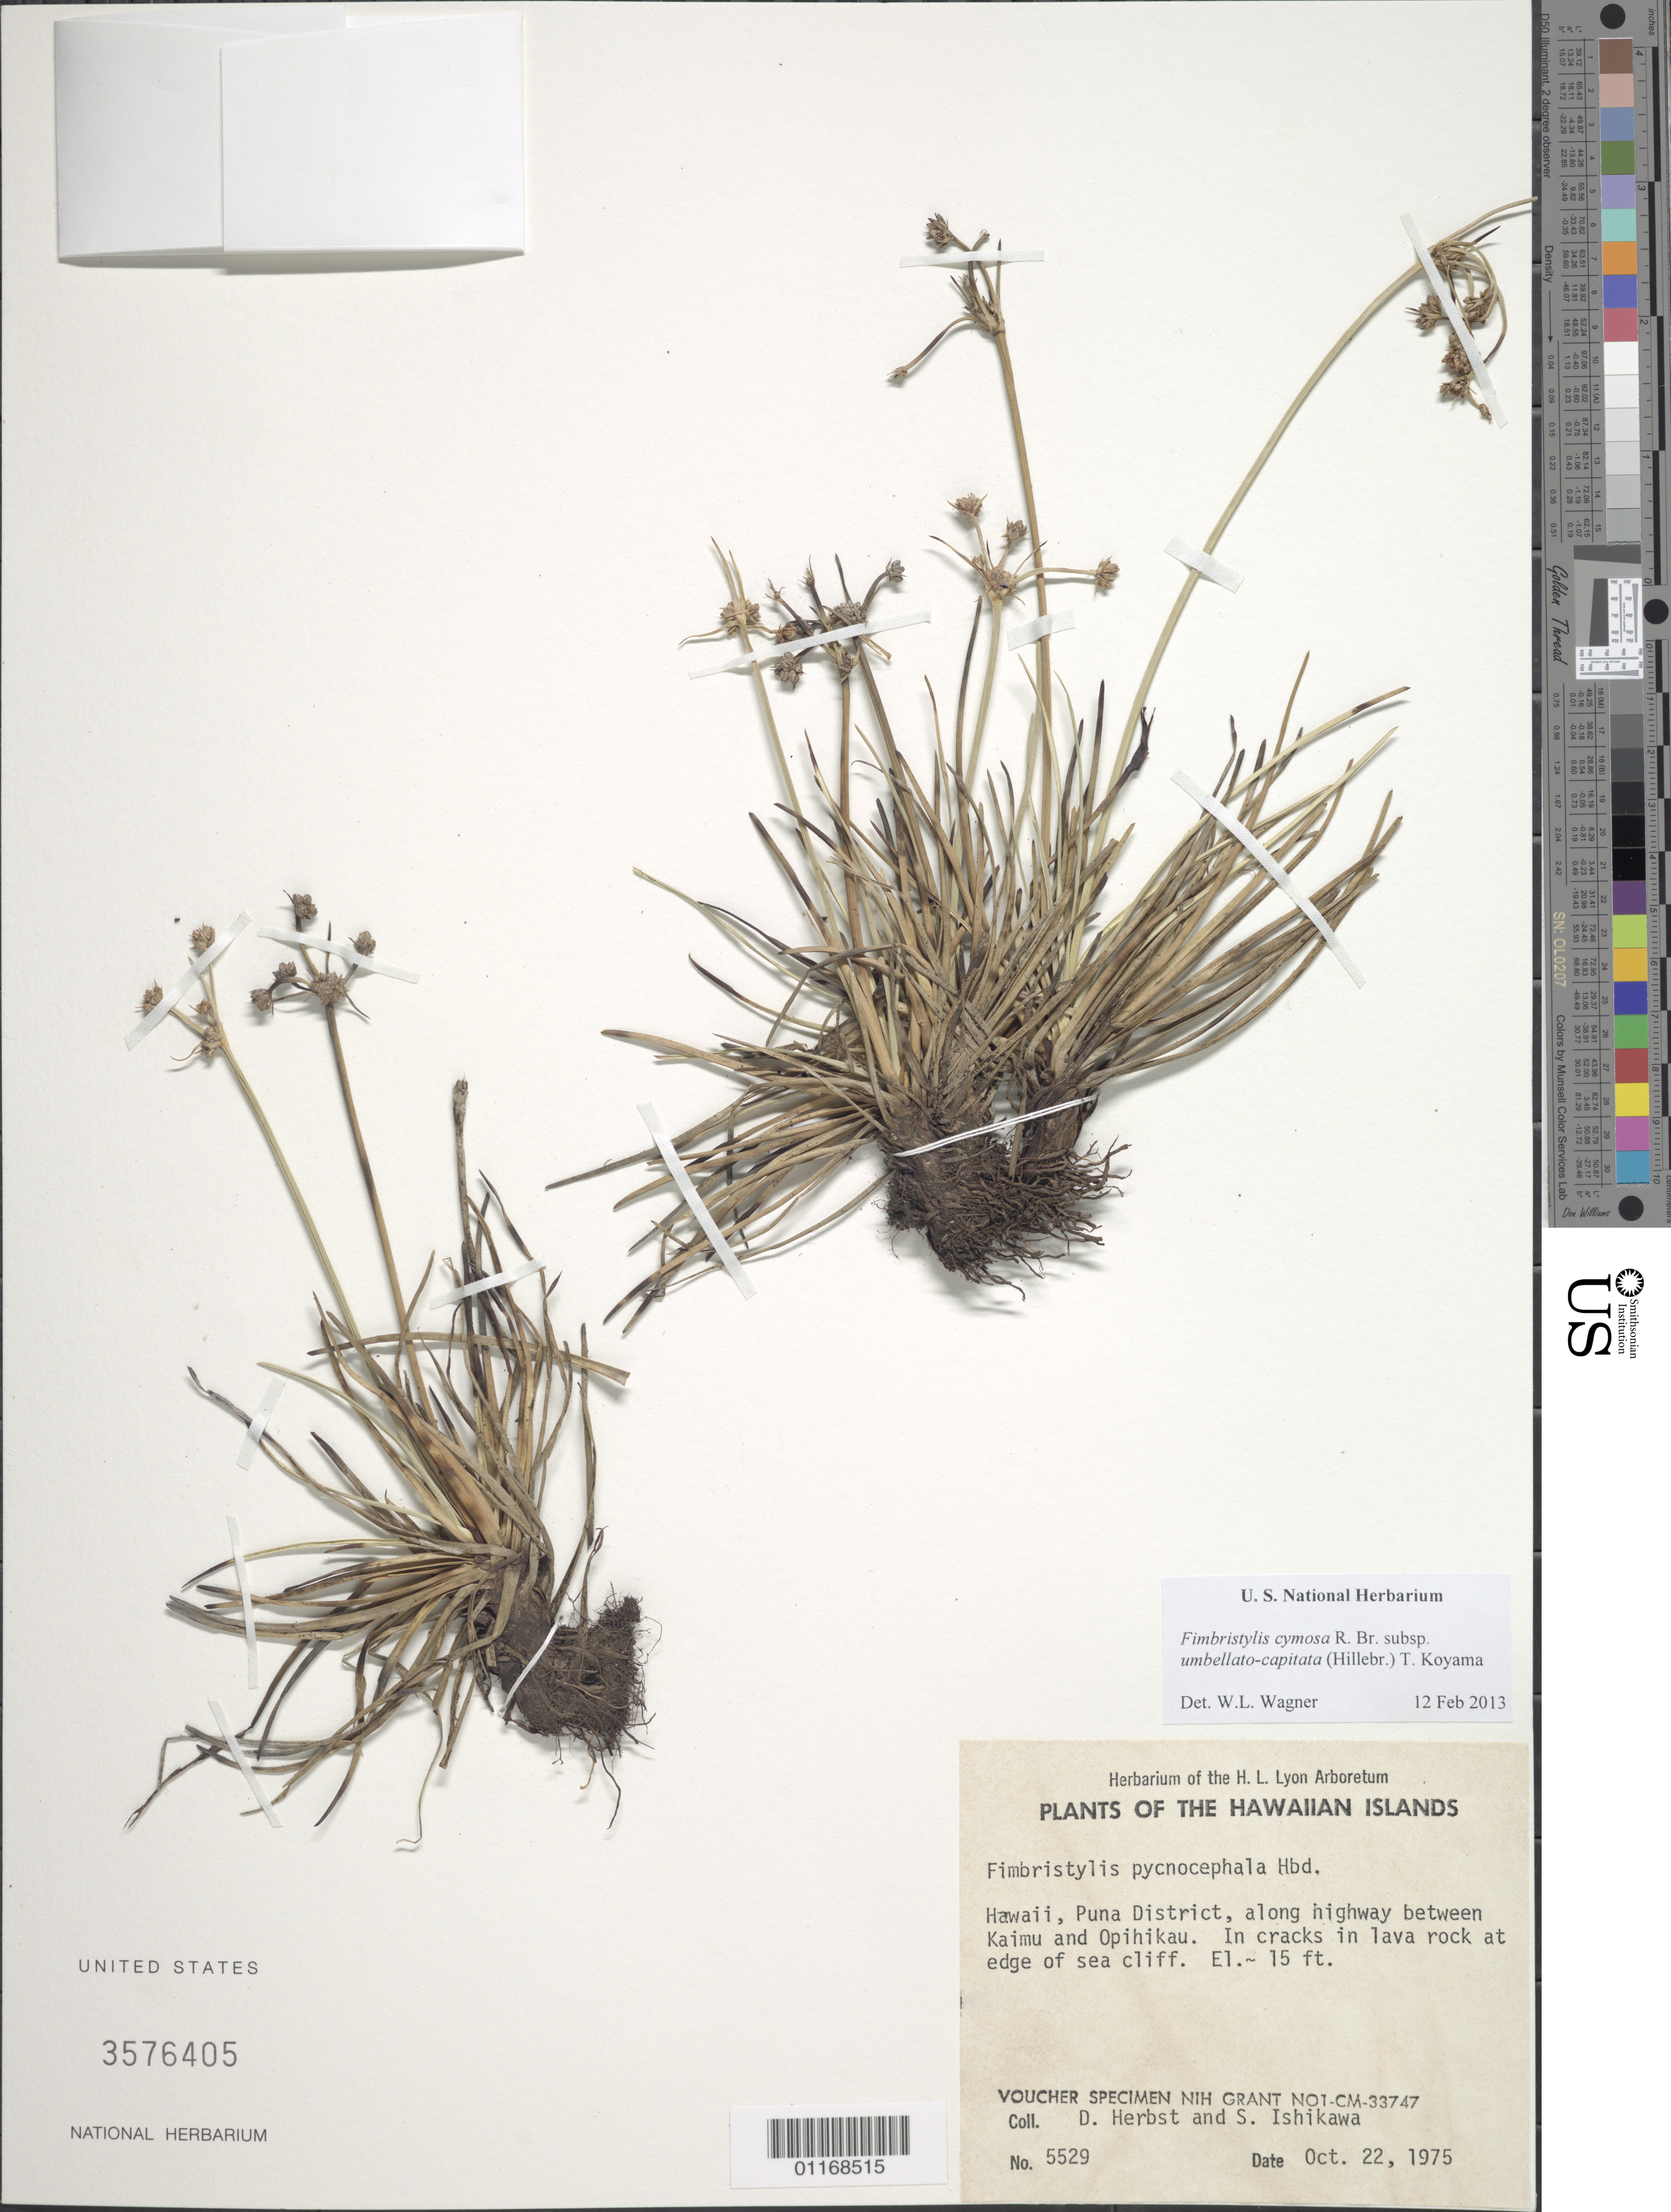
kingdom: Plantae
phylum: Tracheophyta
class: Liliopsida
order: Poales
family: Cyperaceae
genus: Fimbristylis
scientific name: Fimbristylis cymosa subsp. umbellatocapitata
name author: (Hillebr.) T. Koyama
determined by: Wagner, W. L., (BOT), Smithsonian Institution - National Museum of Natural History (UNITED STATES)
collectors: D. R. Herbst & G. Spence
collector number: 5529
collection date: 1975-10-22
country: United States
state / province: Hawaii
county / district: Hawaii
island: Hawaii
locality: Puna District, along highway between Kaimu and Opihikau, at edge of sea cliff.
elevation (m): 5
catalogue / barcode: US 3576405